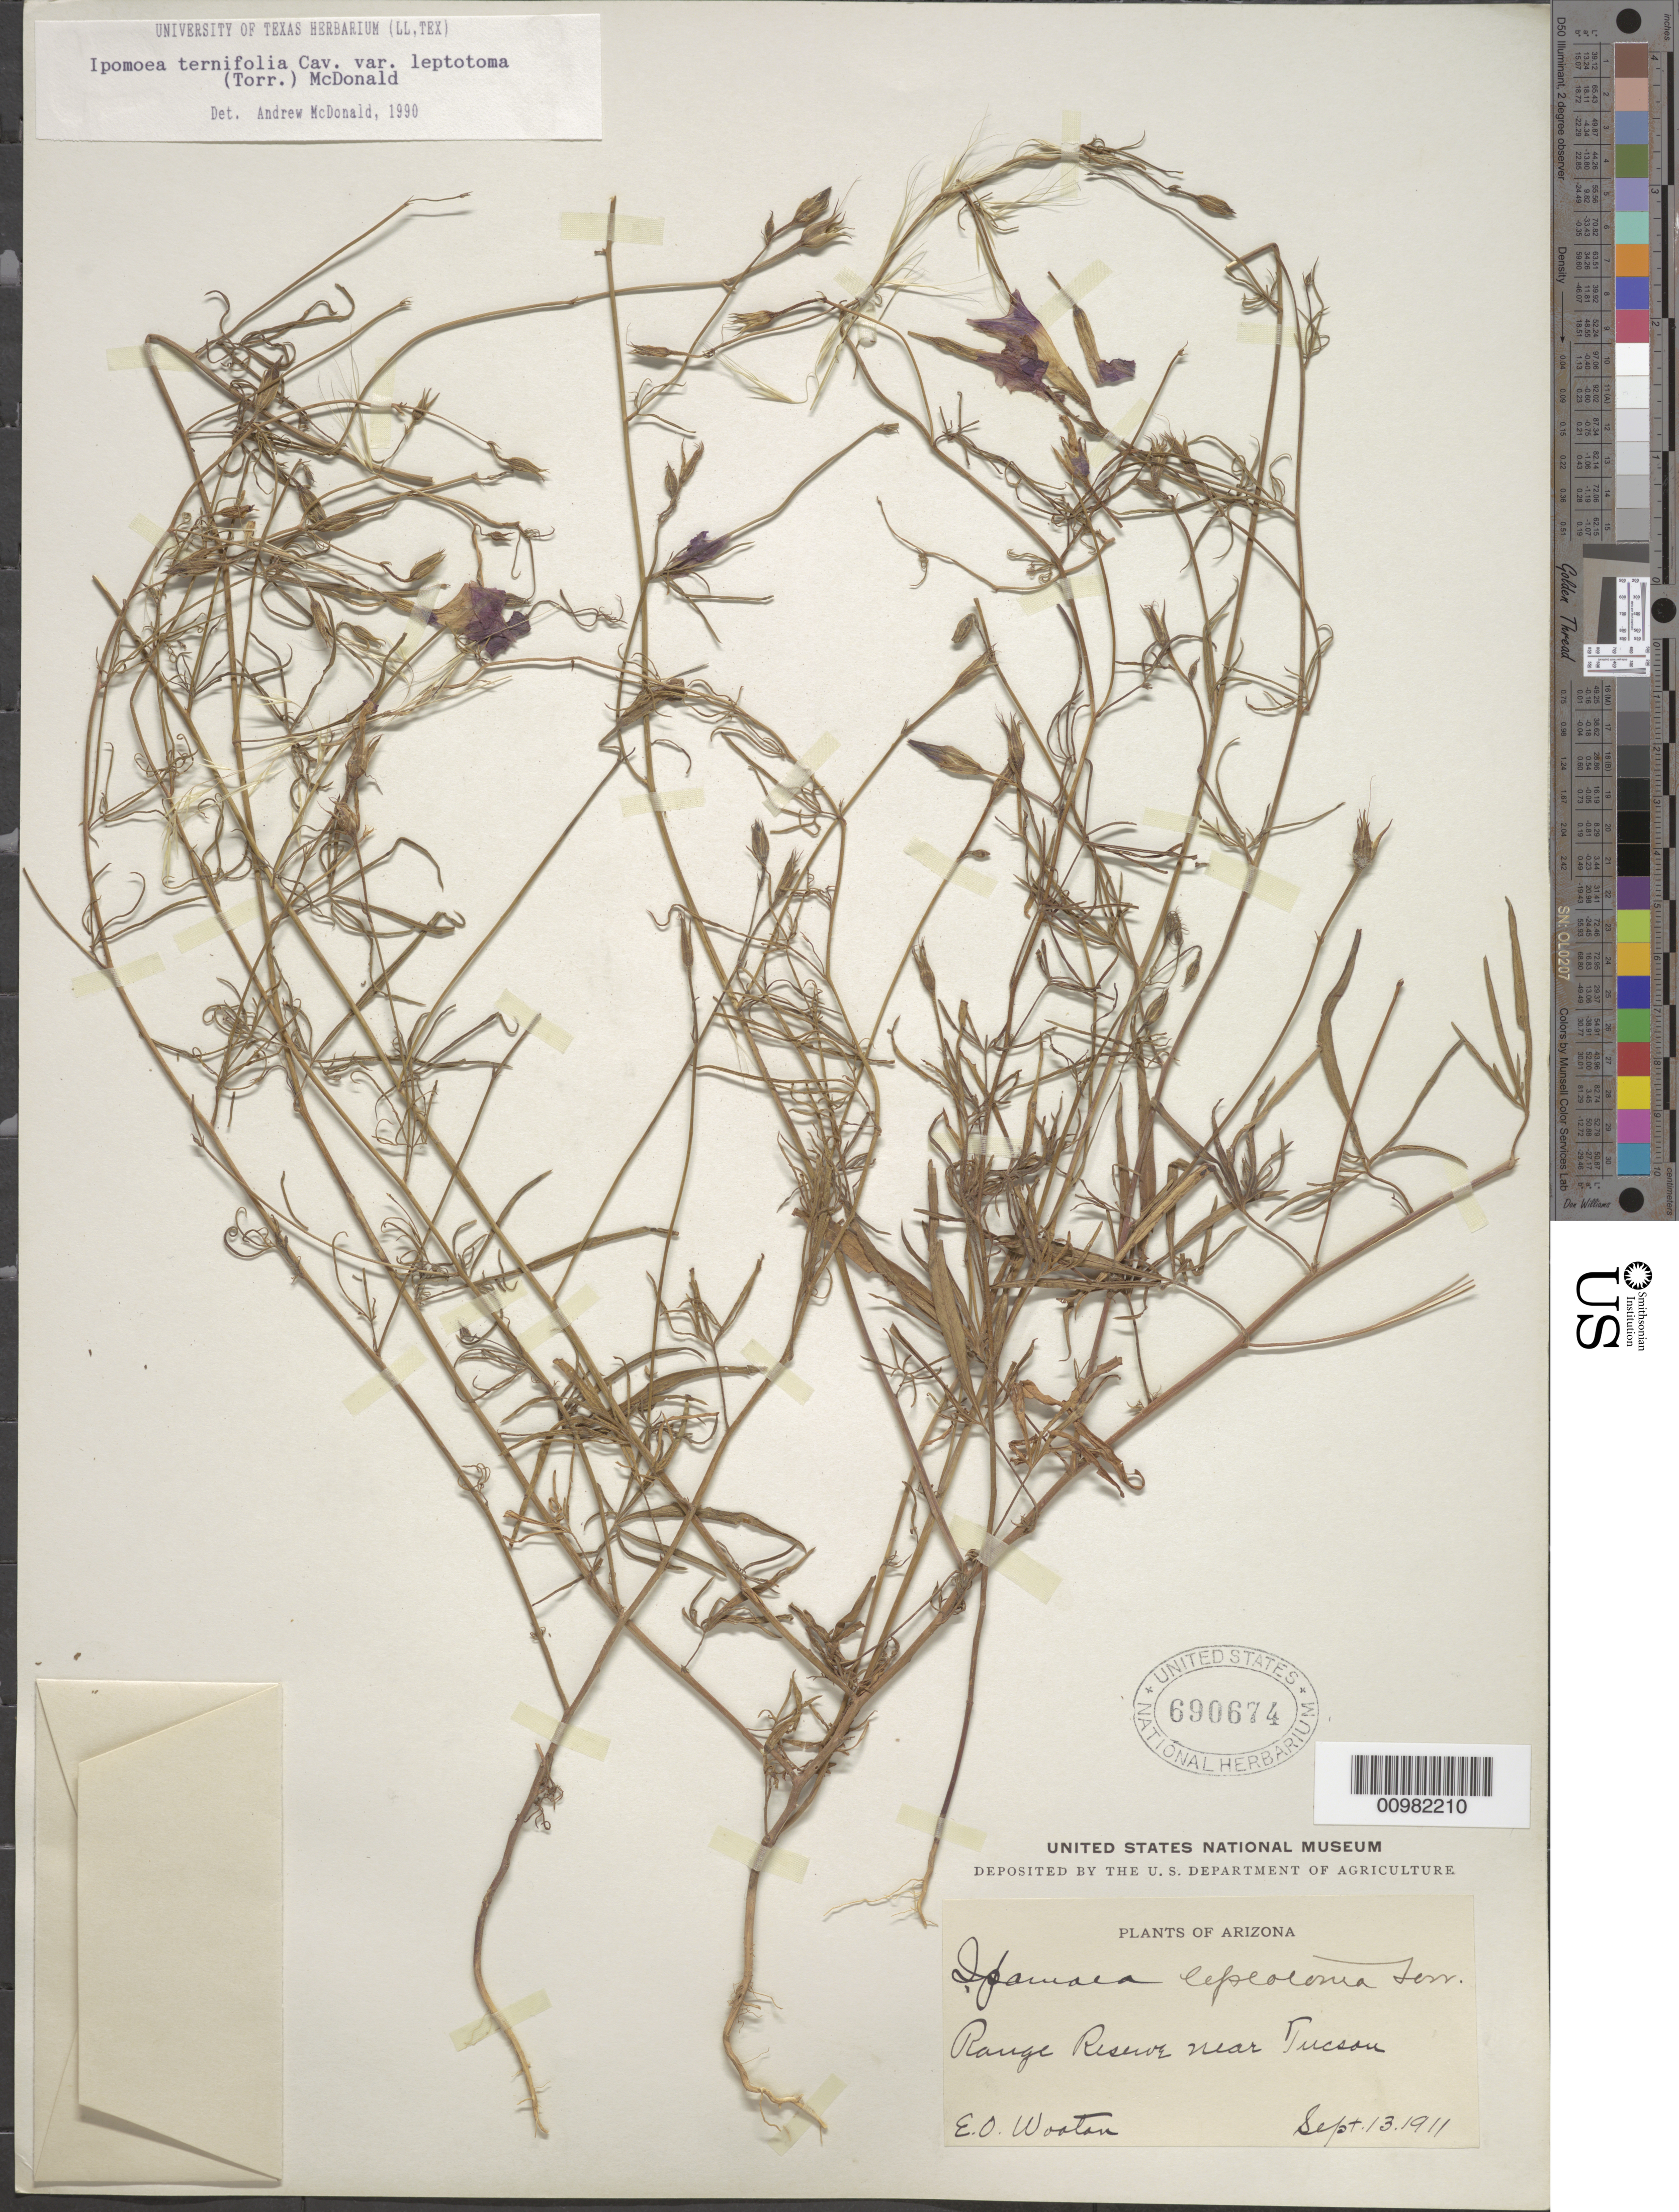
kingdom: Plantae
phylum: Tracheophyta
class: Magnoliopsida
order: Solanales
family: Convolvulaceae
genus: Ipomoea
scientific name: Ipomoea ternifolia var. leptotoma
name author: (Torr.) J.A. McDonald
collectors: E. O. Wooton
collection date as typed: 13 Sep 1911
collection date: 1911-09-13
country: United States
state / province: Arizona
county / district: Pima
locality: Range Reserve near Tucson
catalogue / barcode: US 690674